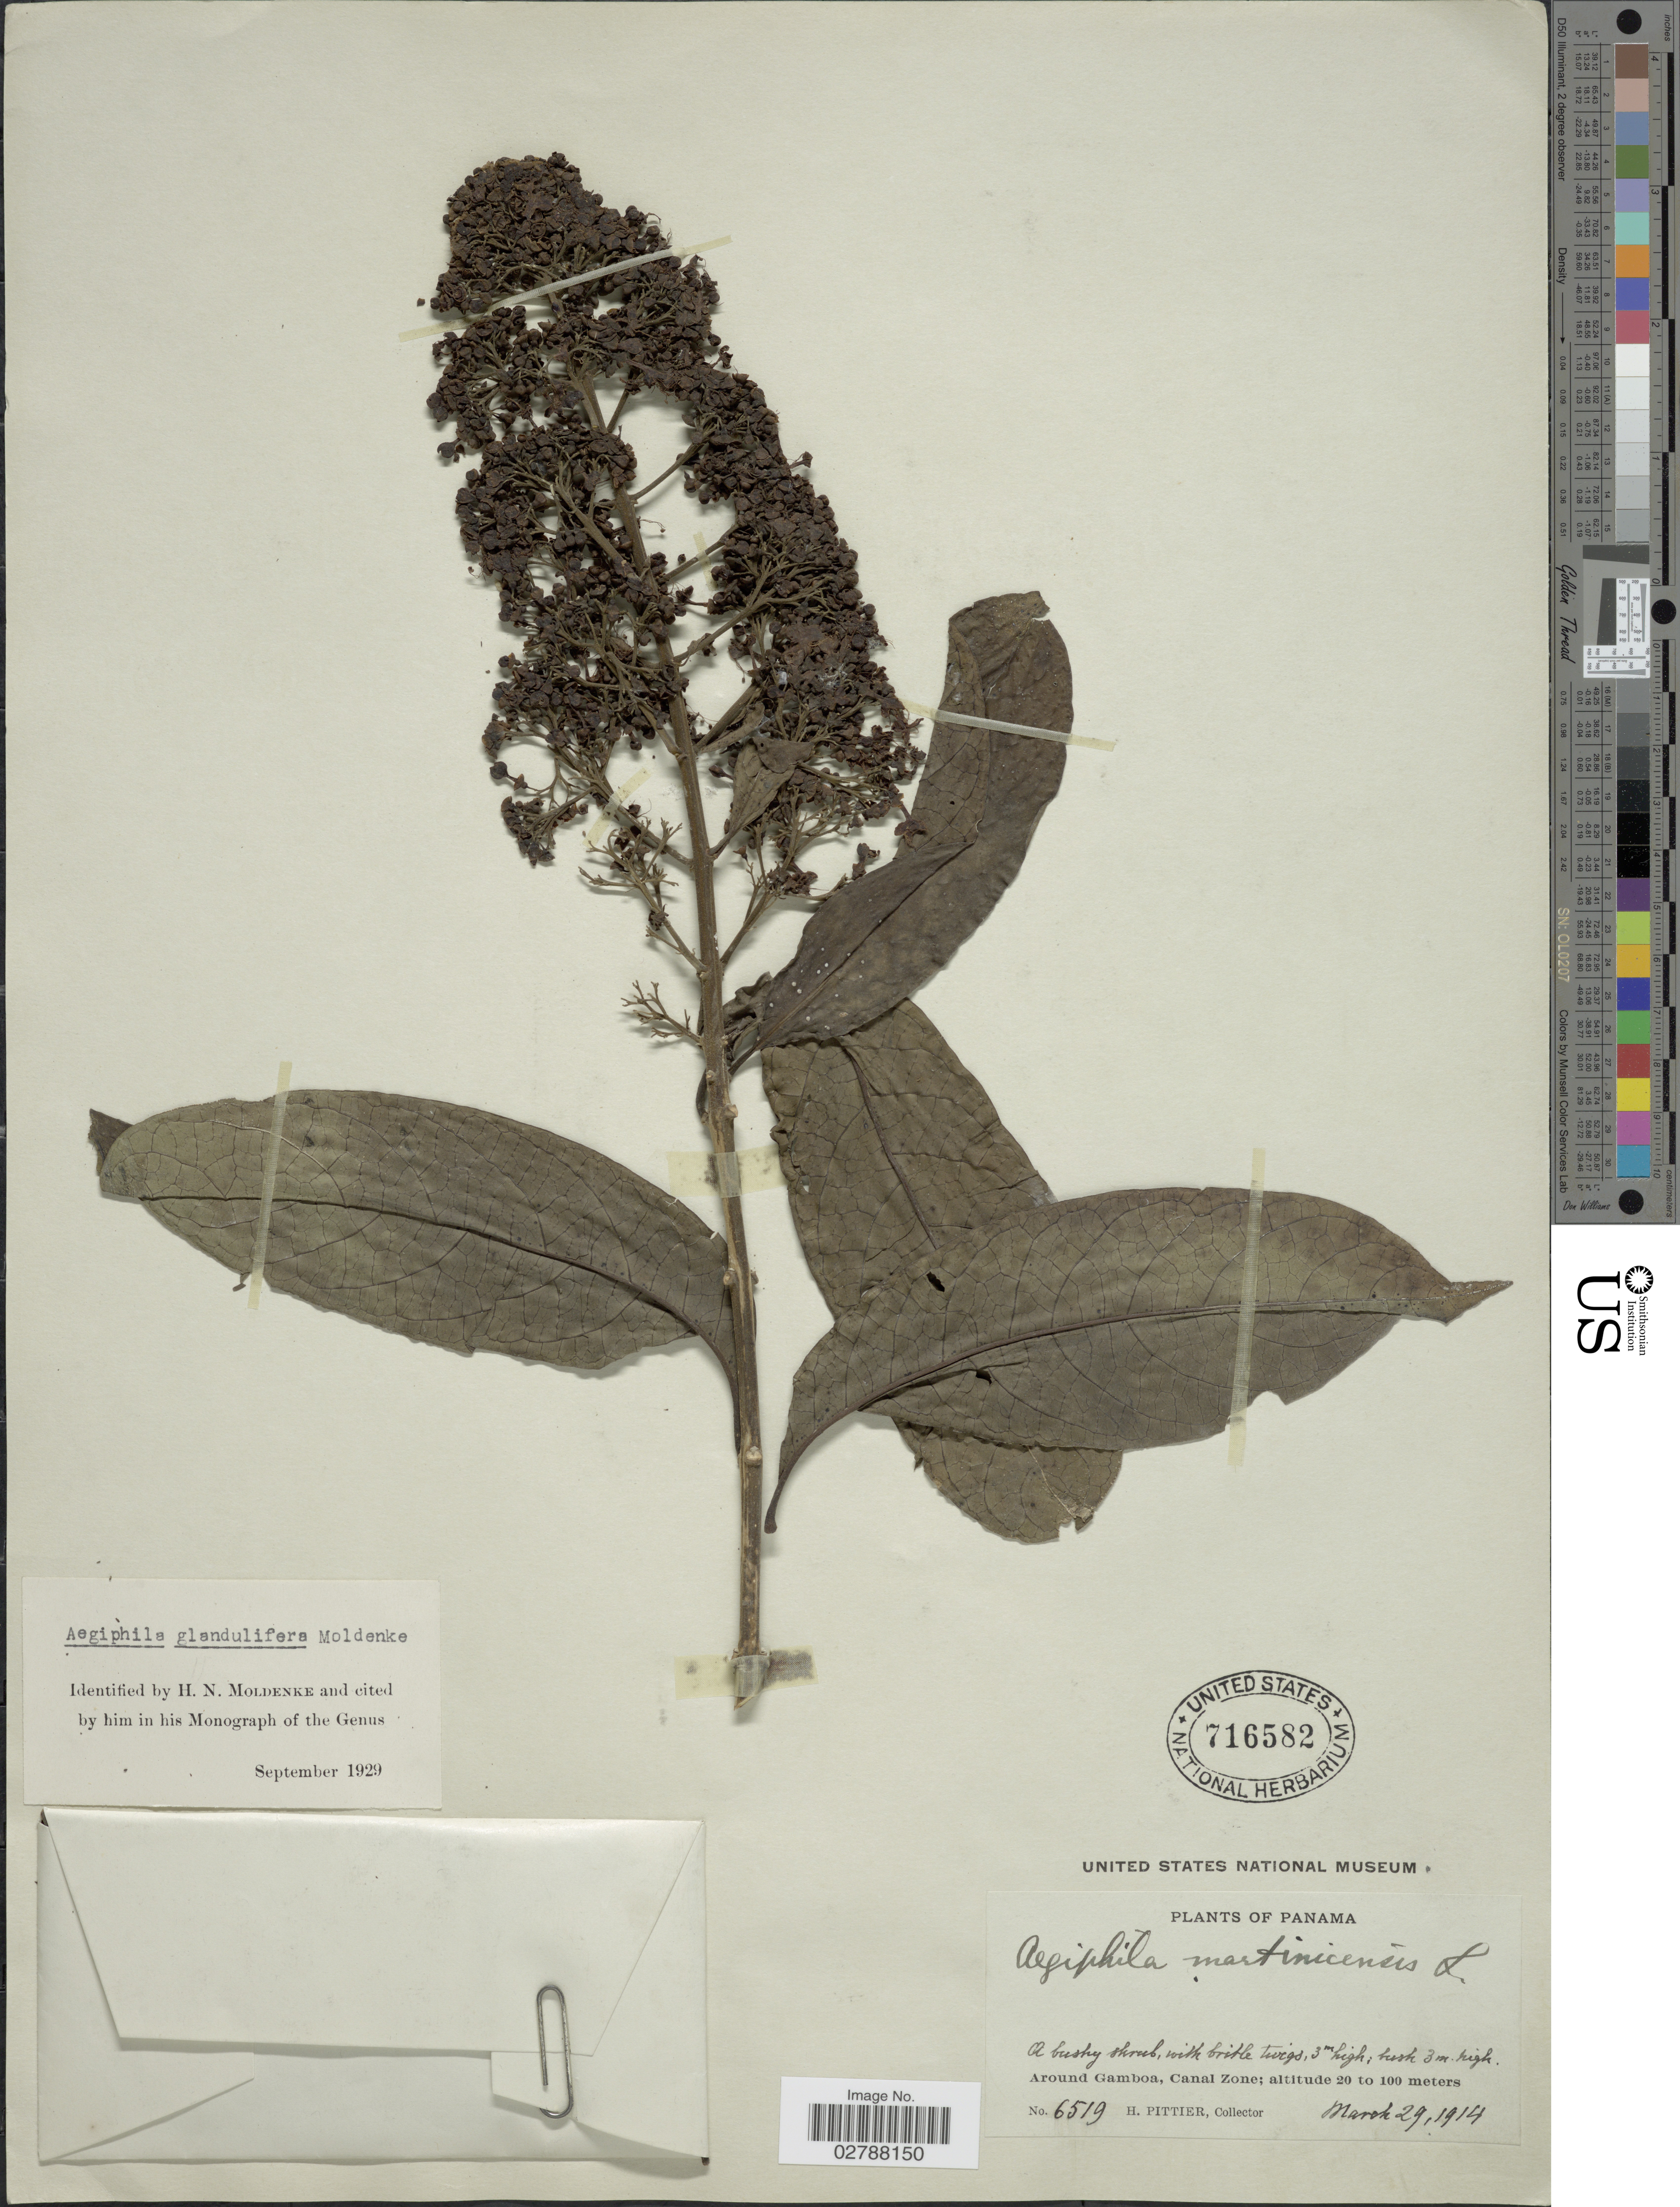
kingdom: Plantae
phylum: Tracheophyta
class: Magnoliopsida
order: Lamiales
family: Lamiaceae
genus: Aegiphila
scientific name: Aegiphila glandulifera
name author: Moldenke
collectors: H. F. Pittier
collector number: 6519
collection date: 1914-03-29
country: Panama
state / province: Colón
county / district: Canal Zone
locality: Around Gamboa, Canal Zone.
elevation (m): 20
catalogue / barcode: US 716582